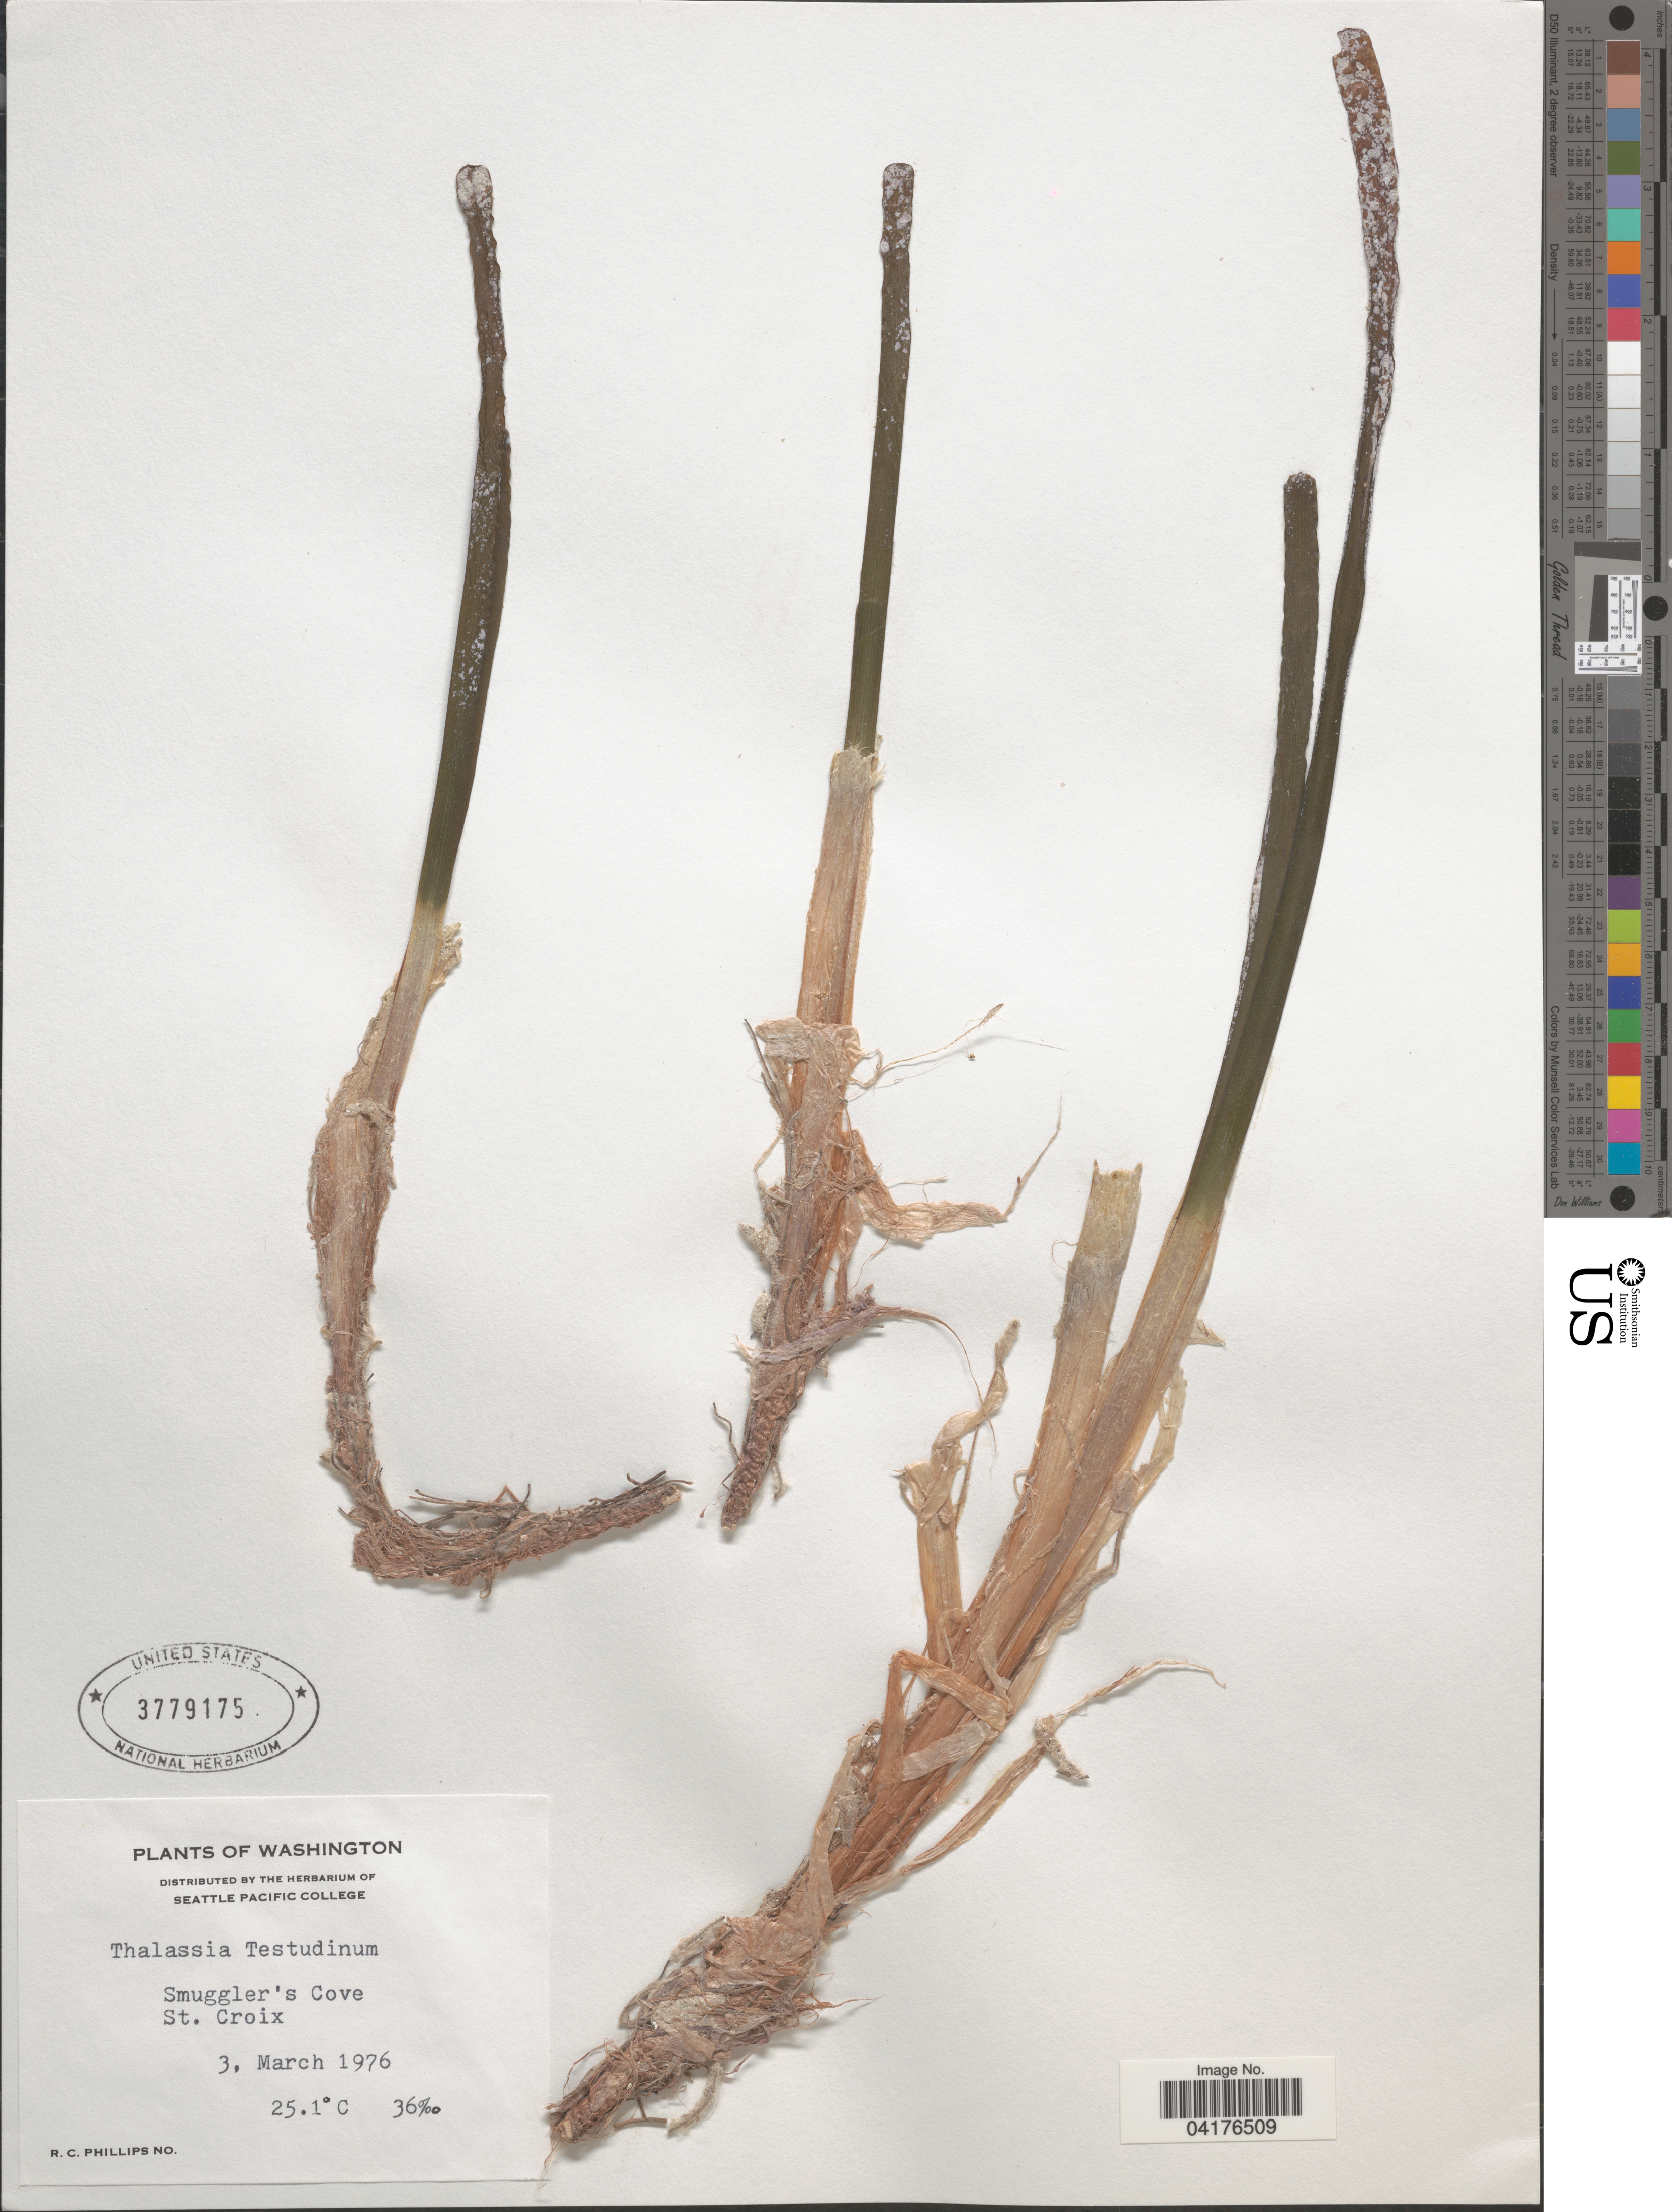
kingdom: Plantae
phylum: Tracheophyta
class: Liliopsida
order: Alismatales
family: Hydrocharitaceae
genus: Thalassia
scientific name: Thalassia testudinum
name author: Banks & Sol. ex K.D. Koenig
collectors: R. C. Phillips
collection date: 1976-03-03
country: U.S. Virgin Islands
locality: Smuggler's Cove, St. Croix.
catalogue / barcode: US 3779175